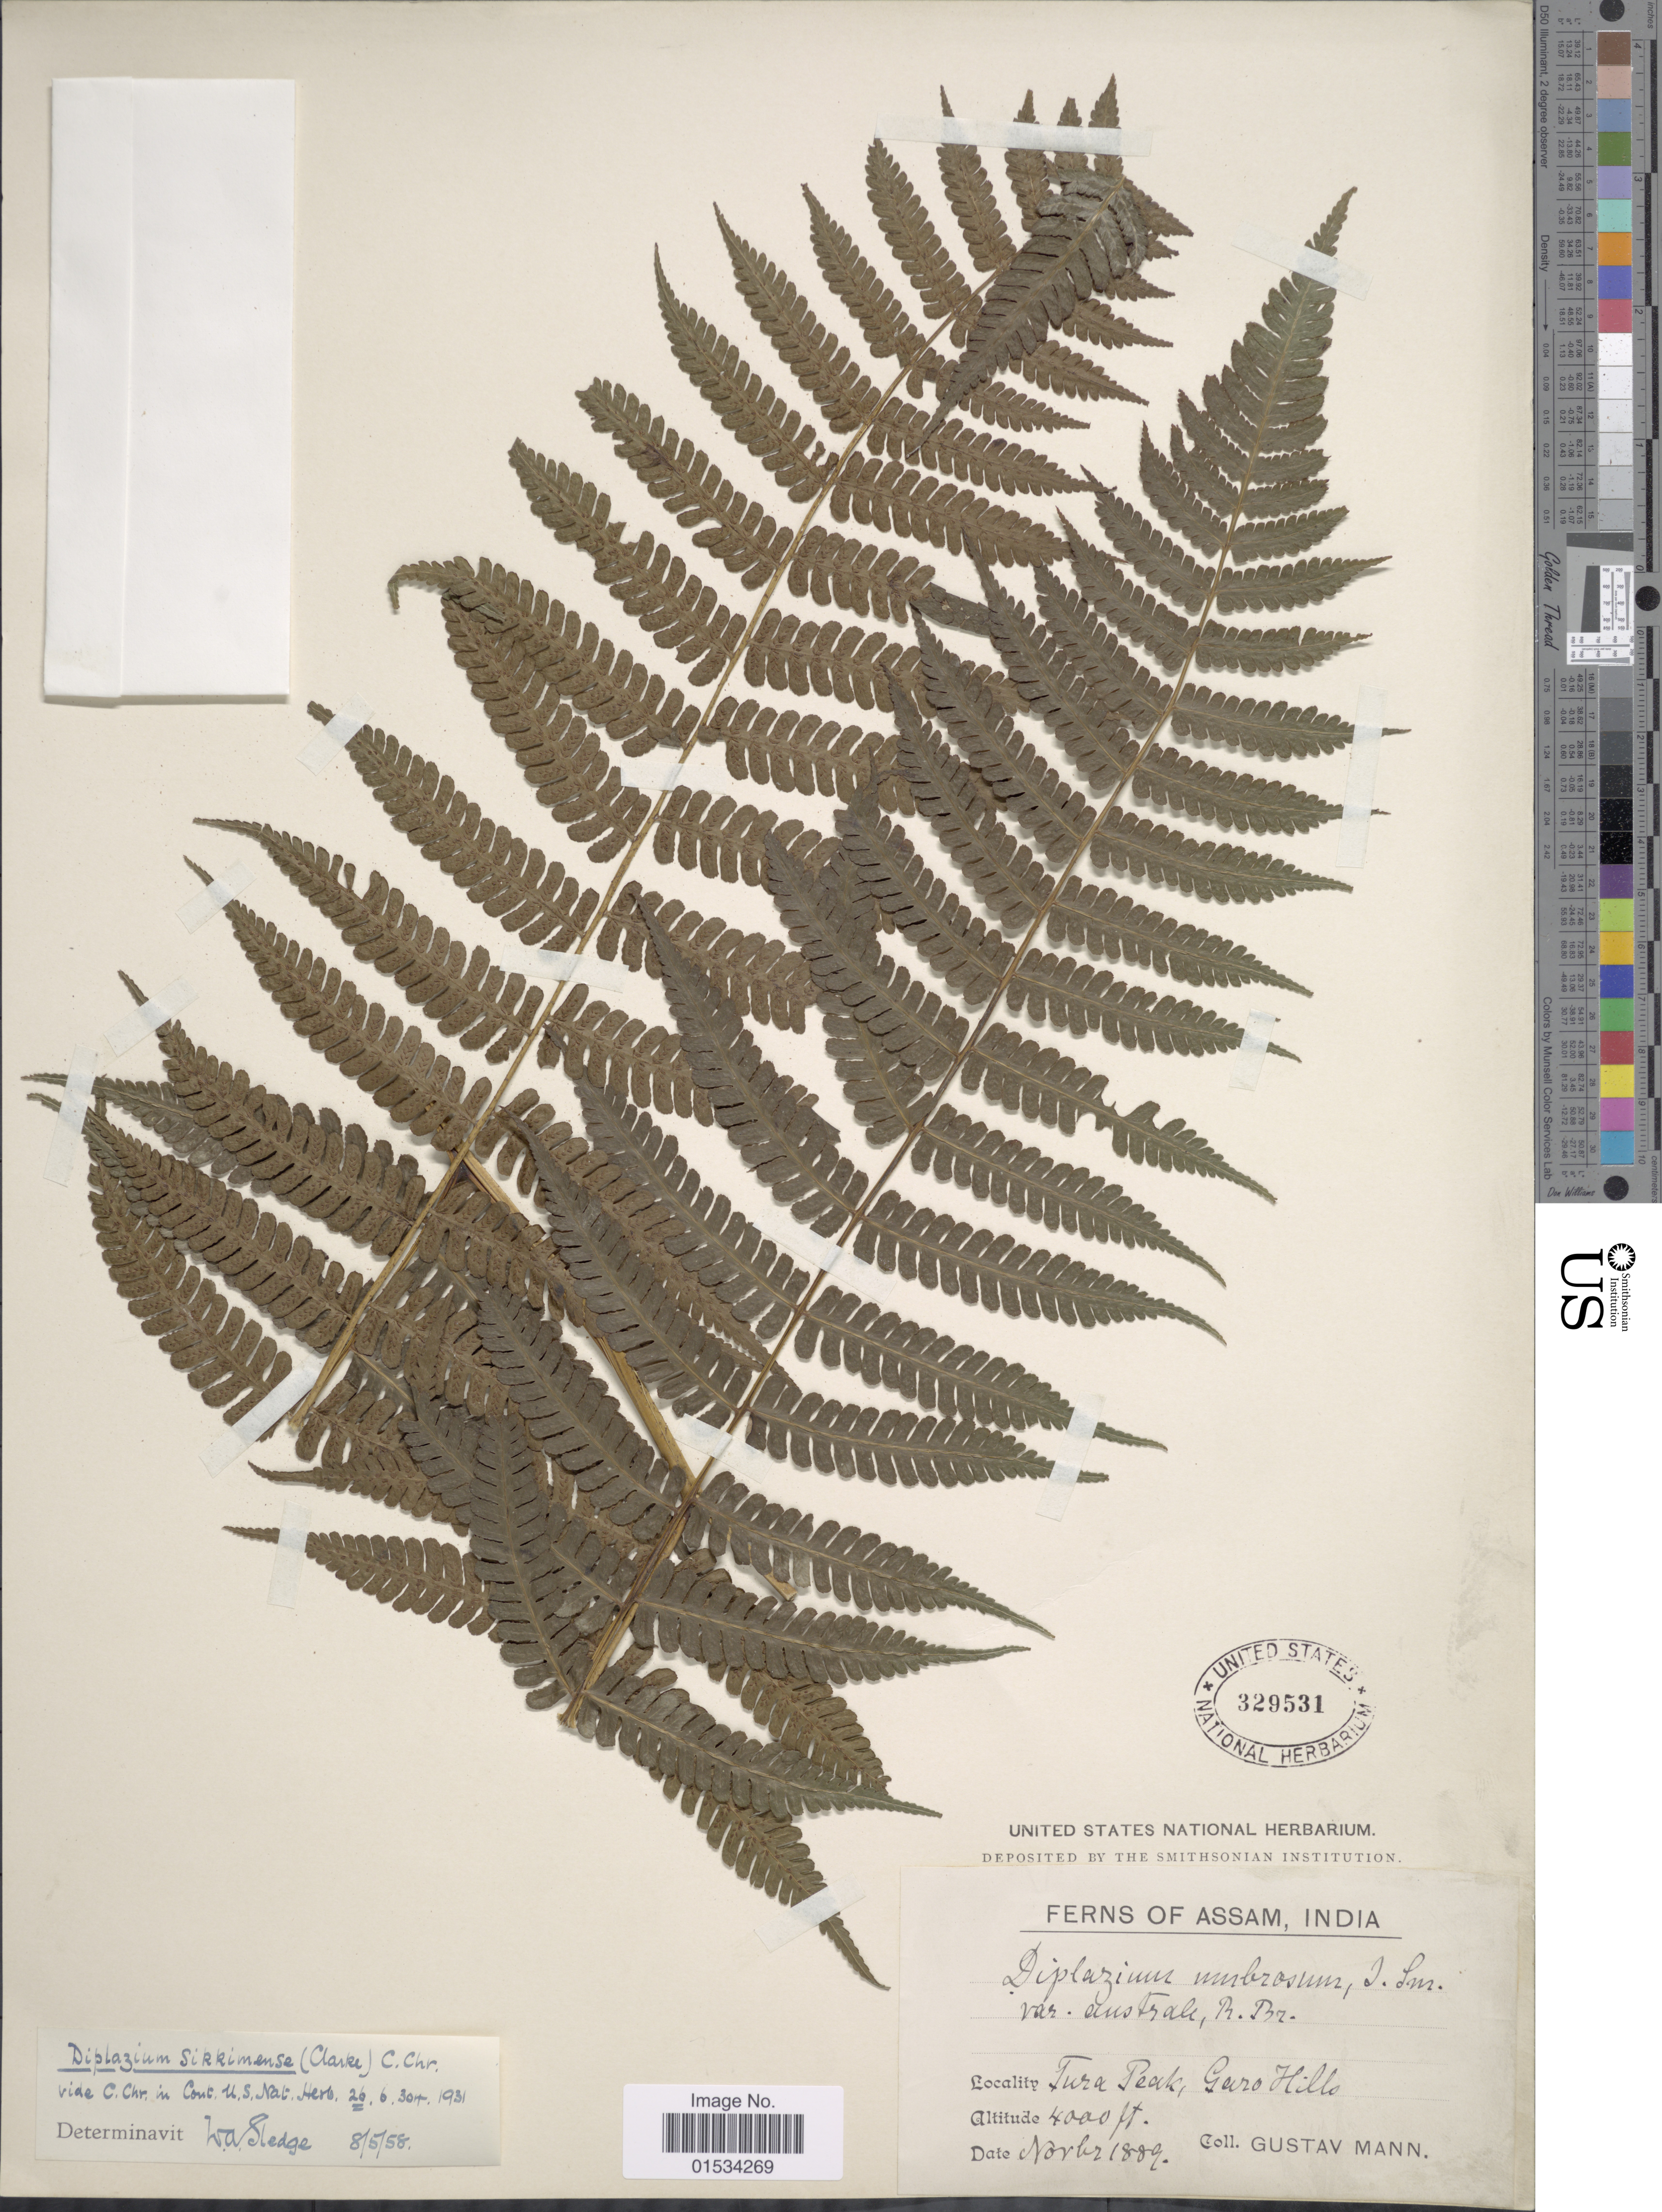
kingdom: Plantae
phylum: Tracheophyta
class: Polypodiopsida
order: Polypodiales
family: Athyriaceae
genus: Diplazium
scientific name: Diplazium sikkimense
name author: (C.B. Clarke) C. Chr.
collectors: G. Mann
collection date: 1889-11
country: India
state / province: Meghalaya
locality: Tura Peak, Garo Hills. Assam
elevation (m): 1219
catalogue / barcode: US 329531